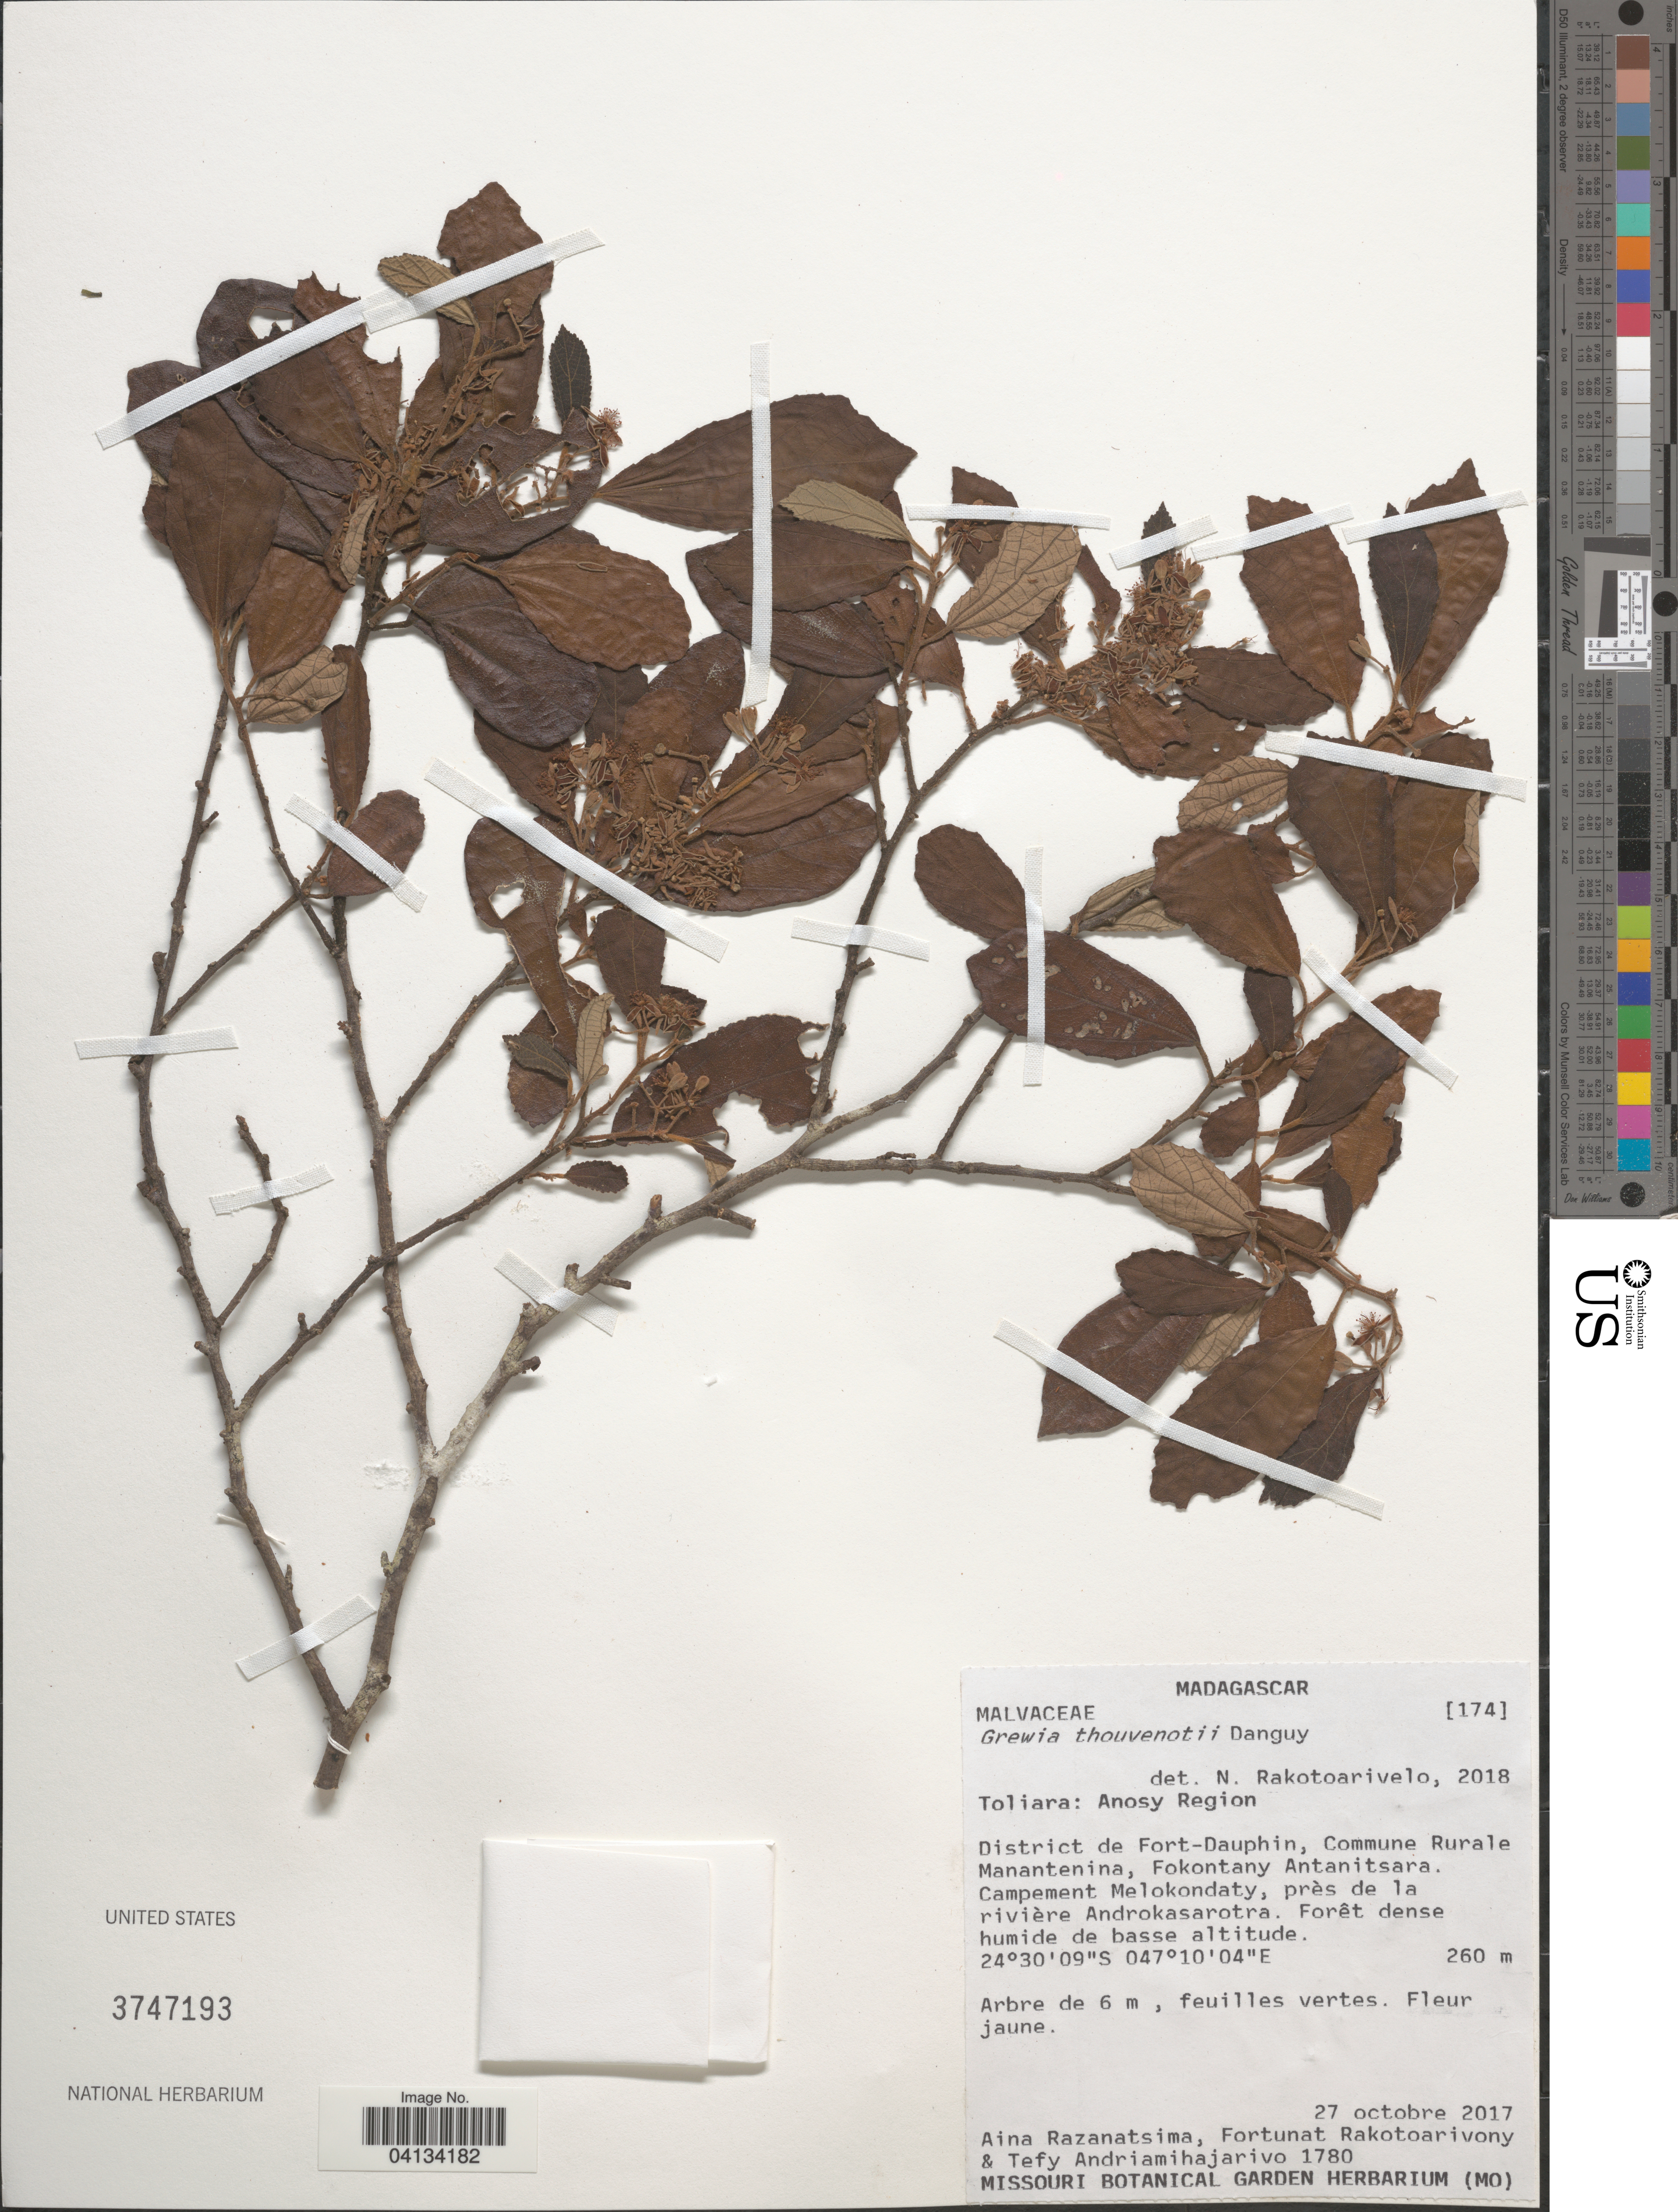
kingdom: Plantae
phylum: Tracheophyta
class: Magnoliopsida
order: Malvales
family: Malvaceae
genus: Grewia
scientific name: Grewia thouvenotii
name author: Danguy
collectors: A. Razanatsima, F. Rakotoarivony & T. H. Andriamihajarivo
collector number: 1780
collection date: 2017-10-27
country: Madagascar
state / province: Anosy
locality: Anosy Region. District de Fort-Dauphin, Commune Rurale Manantenina, Fokontany Antanitsara. Campement Melokondaty, près de la rivière Androkasarotra.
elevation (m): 260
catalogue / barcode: US 3747193